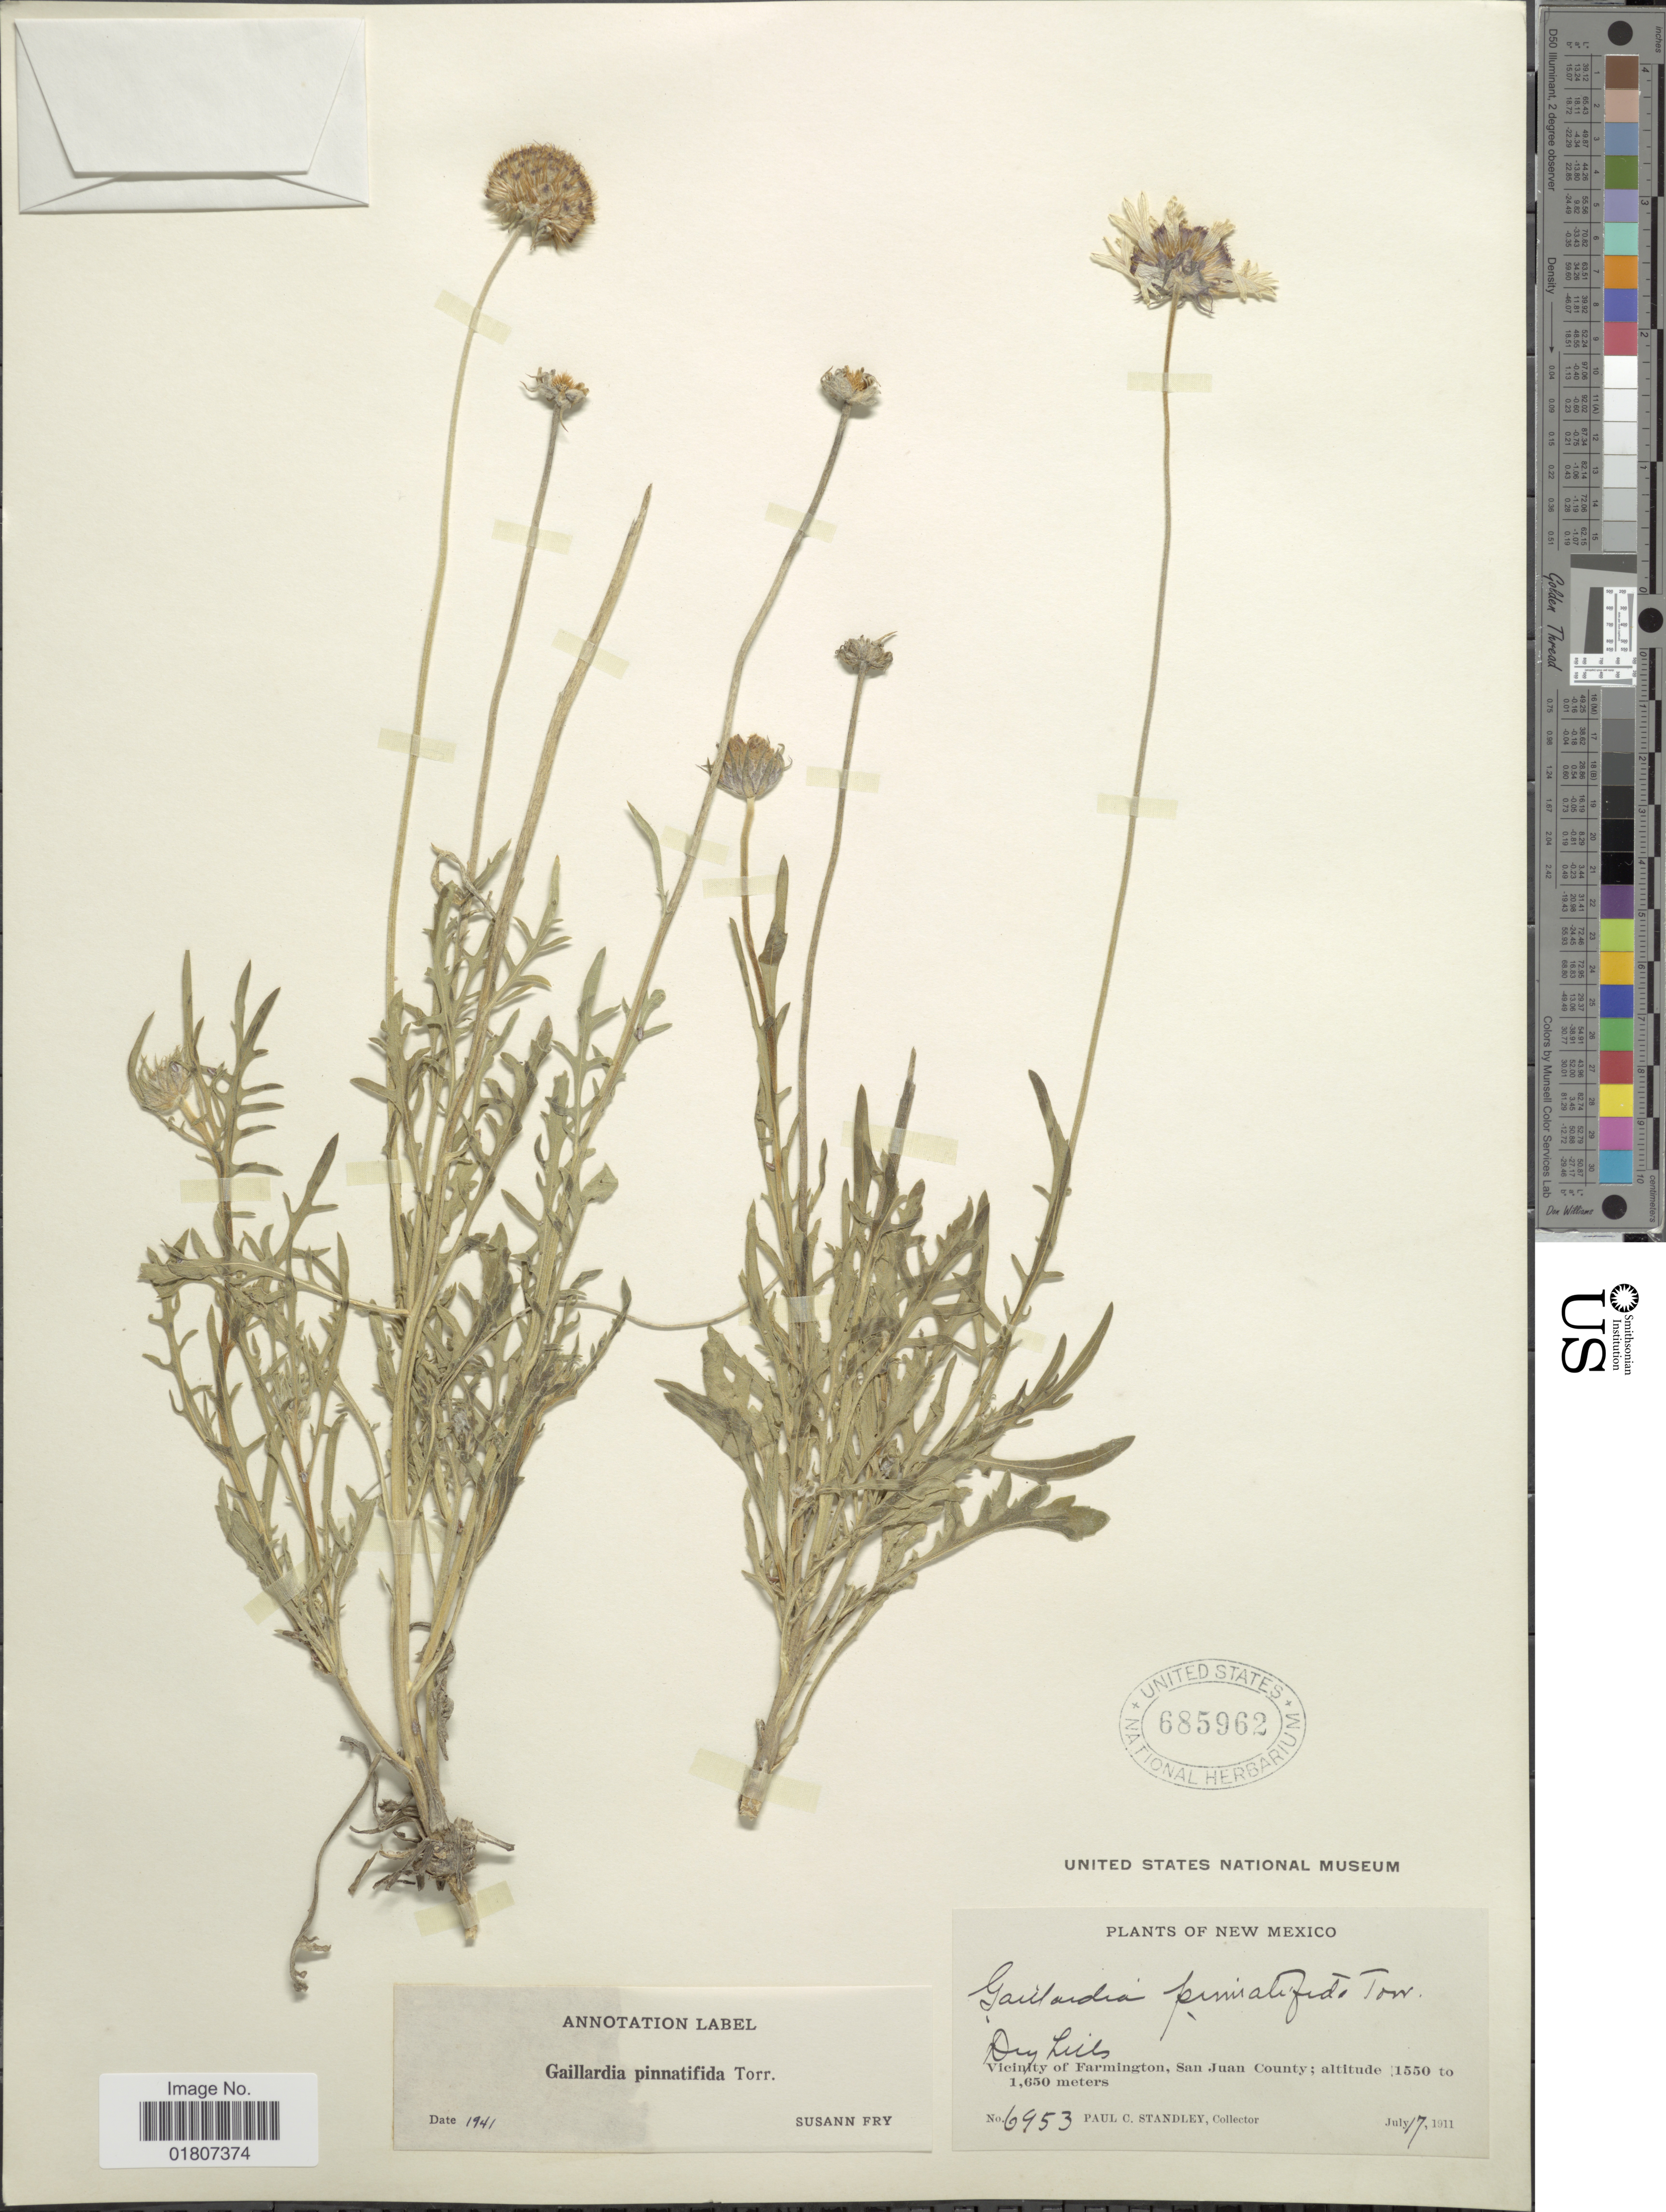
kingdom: Plantae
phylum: Tracheophyta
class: Magnoliopsida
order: Asterales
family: Asteraceae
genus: Gaillardia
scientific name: Gaillardia pinnatifida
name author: Torr.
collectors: P. C. Standley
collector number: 6953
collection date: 1911-07-17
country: United States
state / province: New Mexico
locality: Vicinity of Farmington, San Juan County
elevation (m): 1550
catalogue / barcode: US 685962